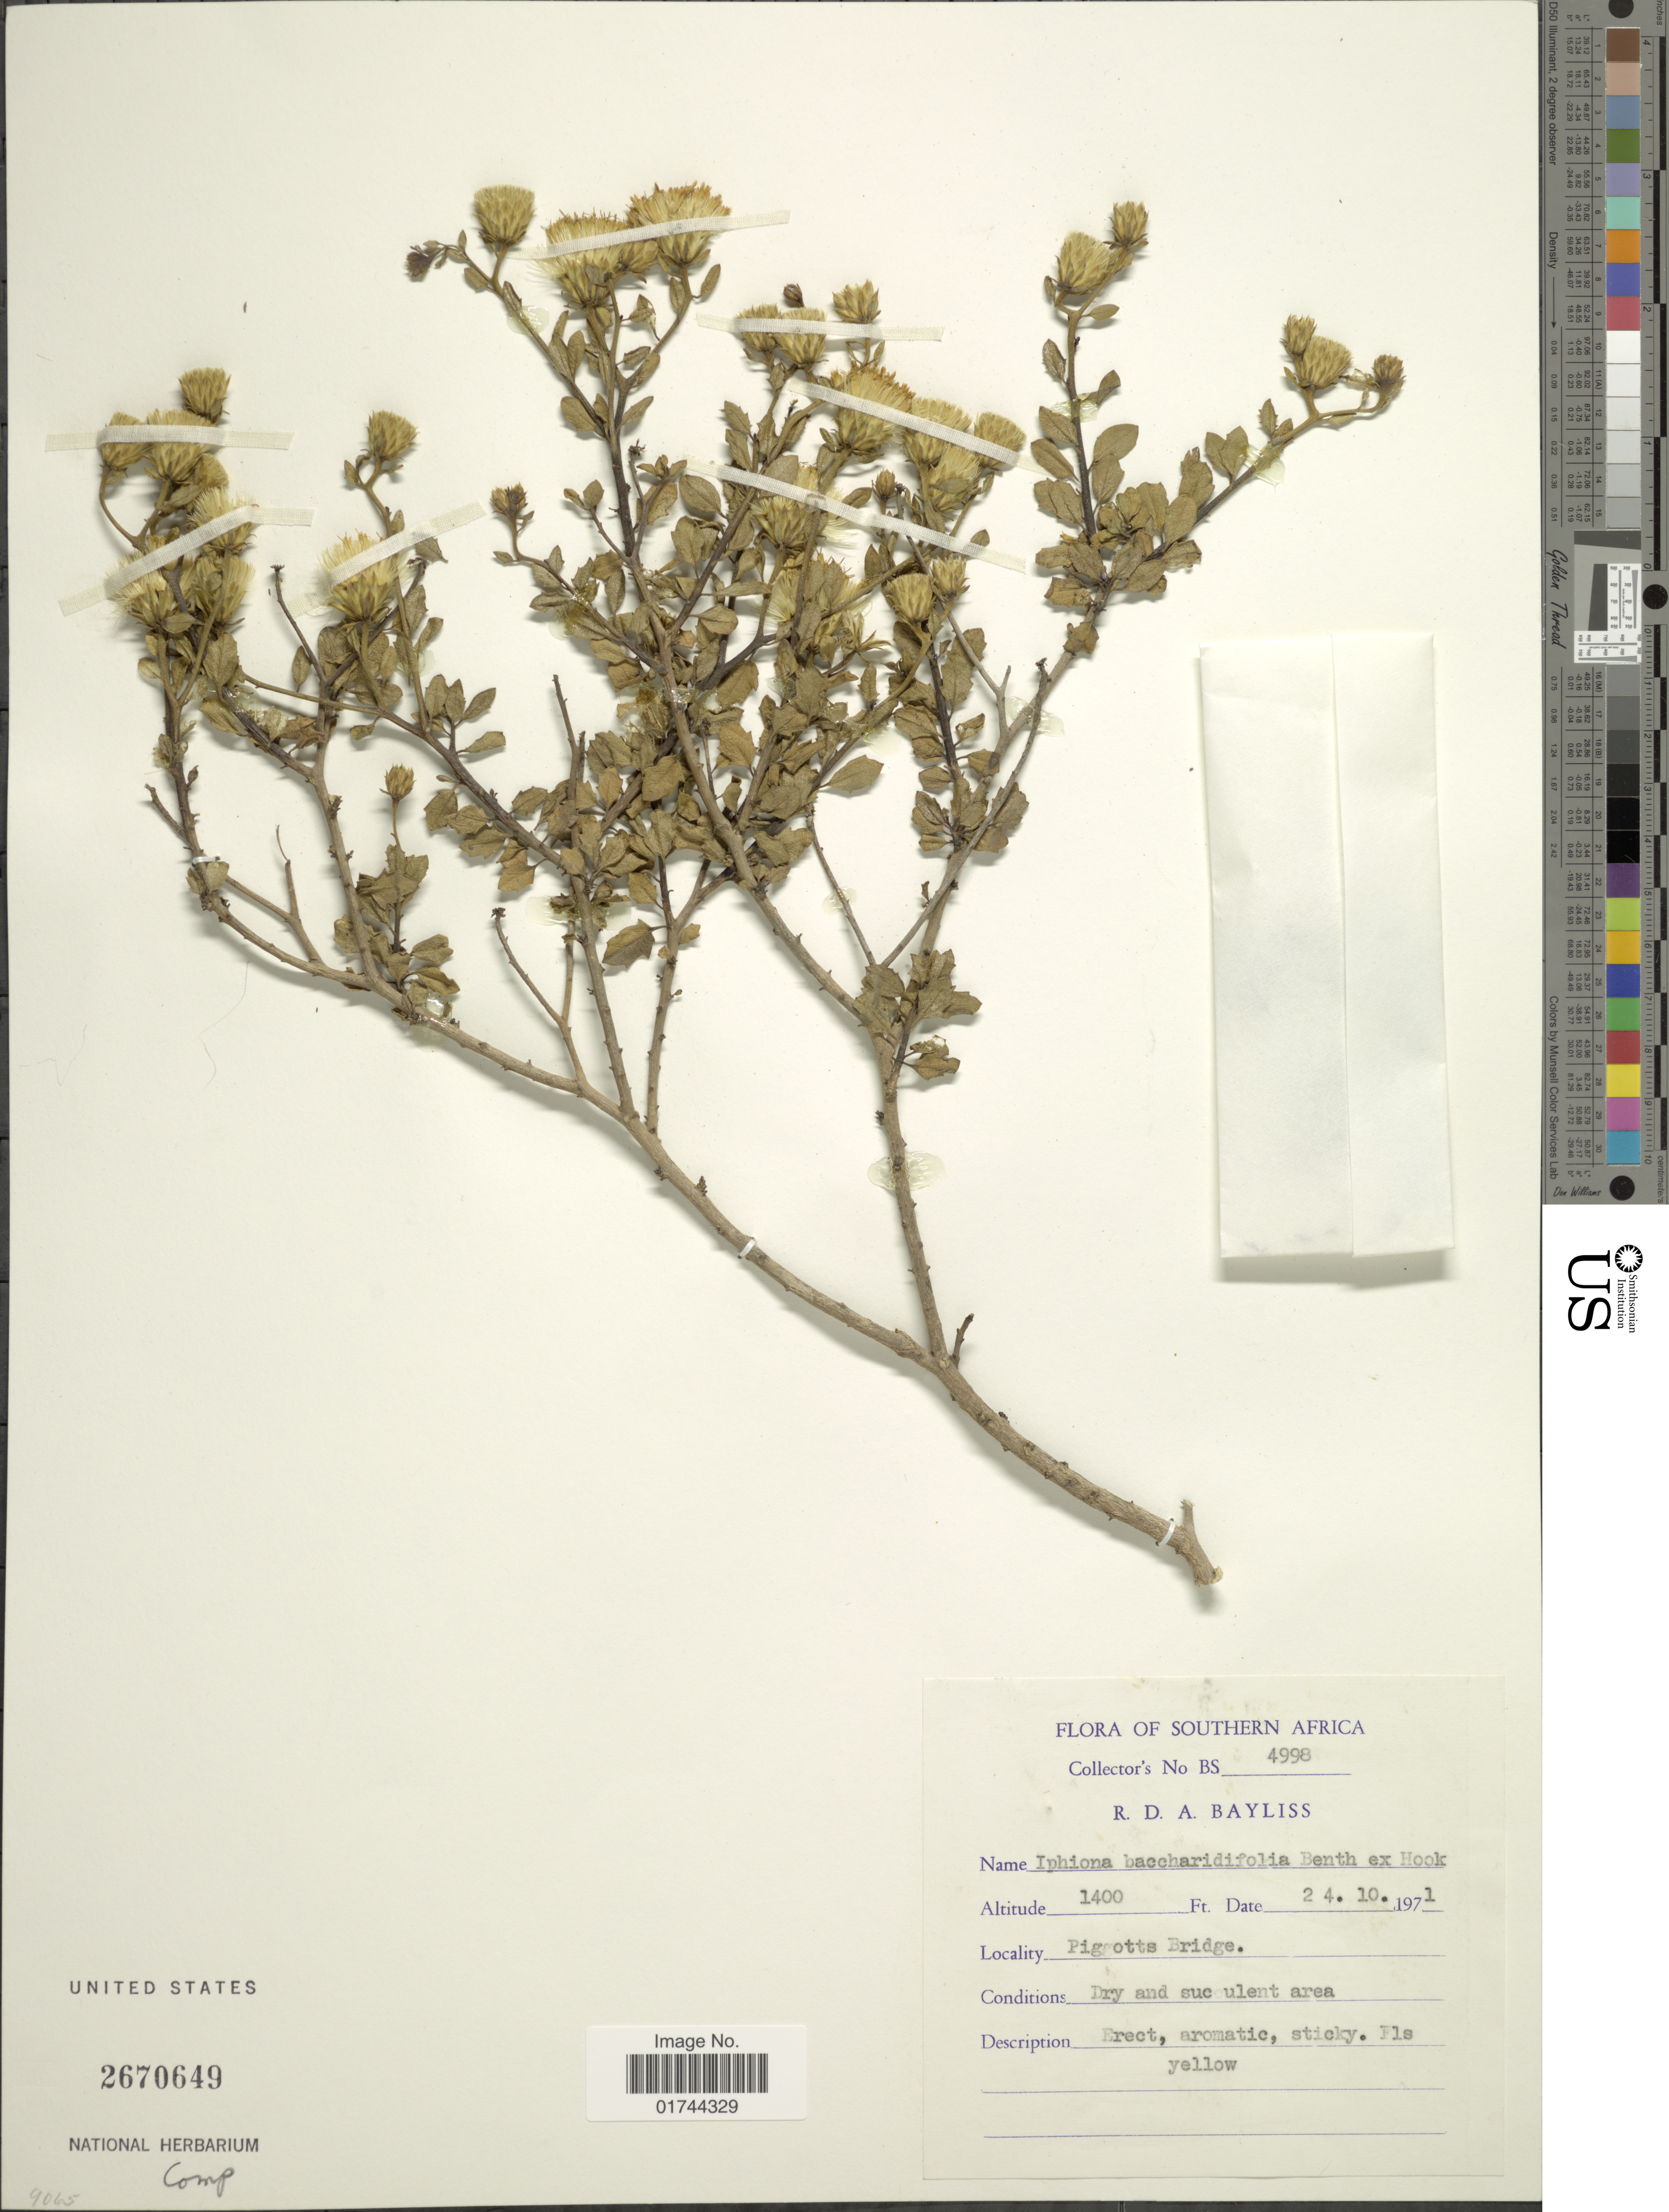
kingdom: Plantae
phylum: Tracheophyta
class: Magnoliopsida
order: Asterales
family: Asteraceae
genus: Iphiona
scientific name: Iphiona baccharidifolia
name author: Benth. & Hook. f.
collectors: R. Bayliss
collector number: BS 4998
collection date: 1971-10-24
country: South Africa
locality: Piggotts Bridge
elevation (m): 427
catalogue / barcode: US 2670649